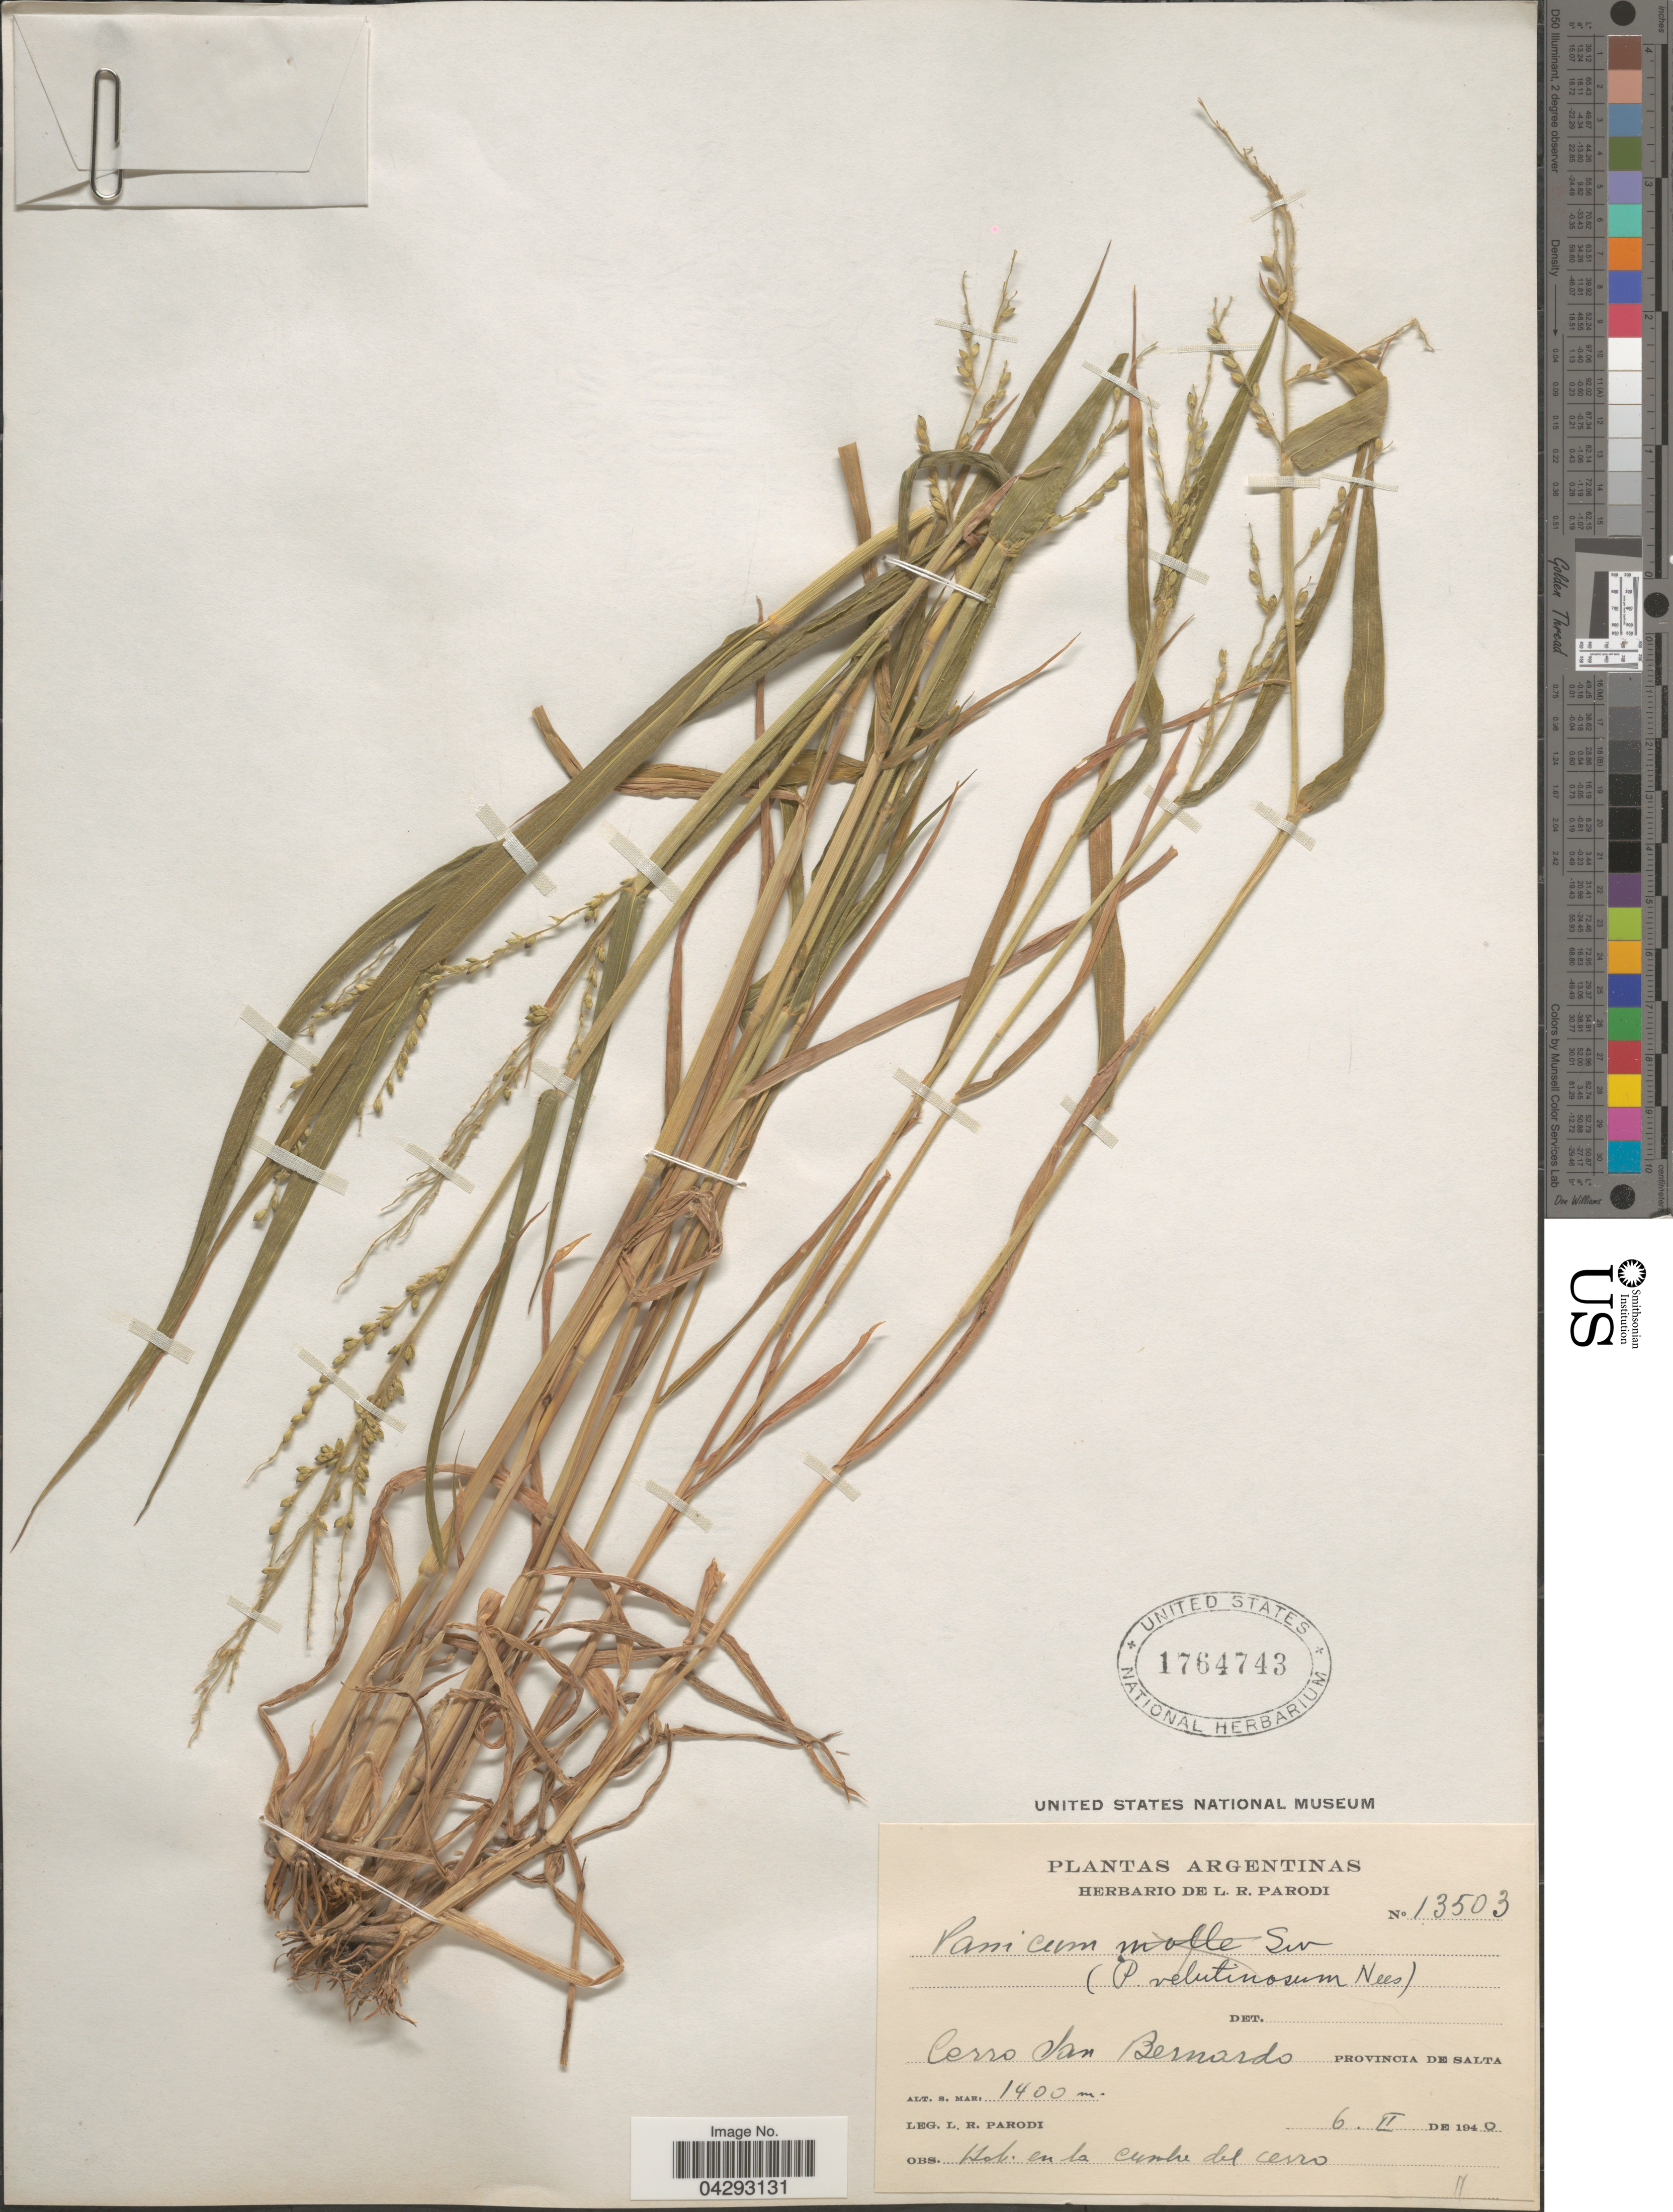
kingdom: Plantae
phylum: Tracheophyta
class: Liliopsida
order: Poales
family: Poaceae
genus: Urochloa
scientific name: Urochloa lorentziana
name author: (Mez) Morrone & Zuloaga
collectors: L. R. Parodi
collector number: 13503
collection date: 1940-02-06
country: Argentina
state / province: Salta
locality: Cerro San Bernardo. Provincia de Salta. En la cumbre del cerro.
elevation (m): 1400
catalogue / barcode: US 1764743